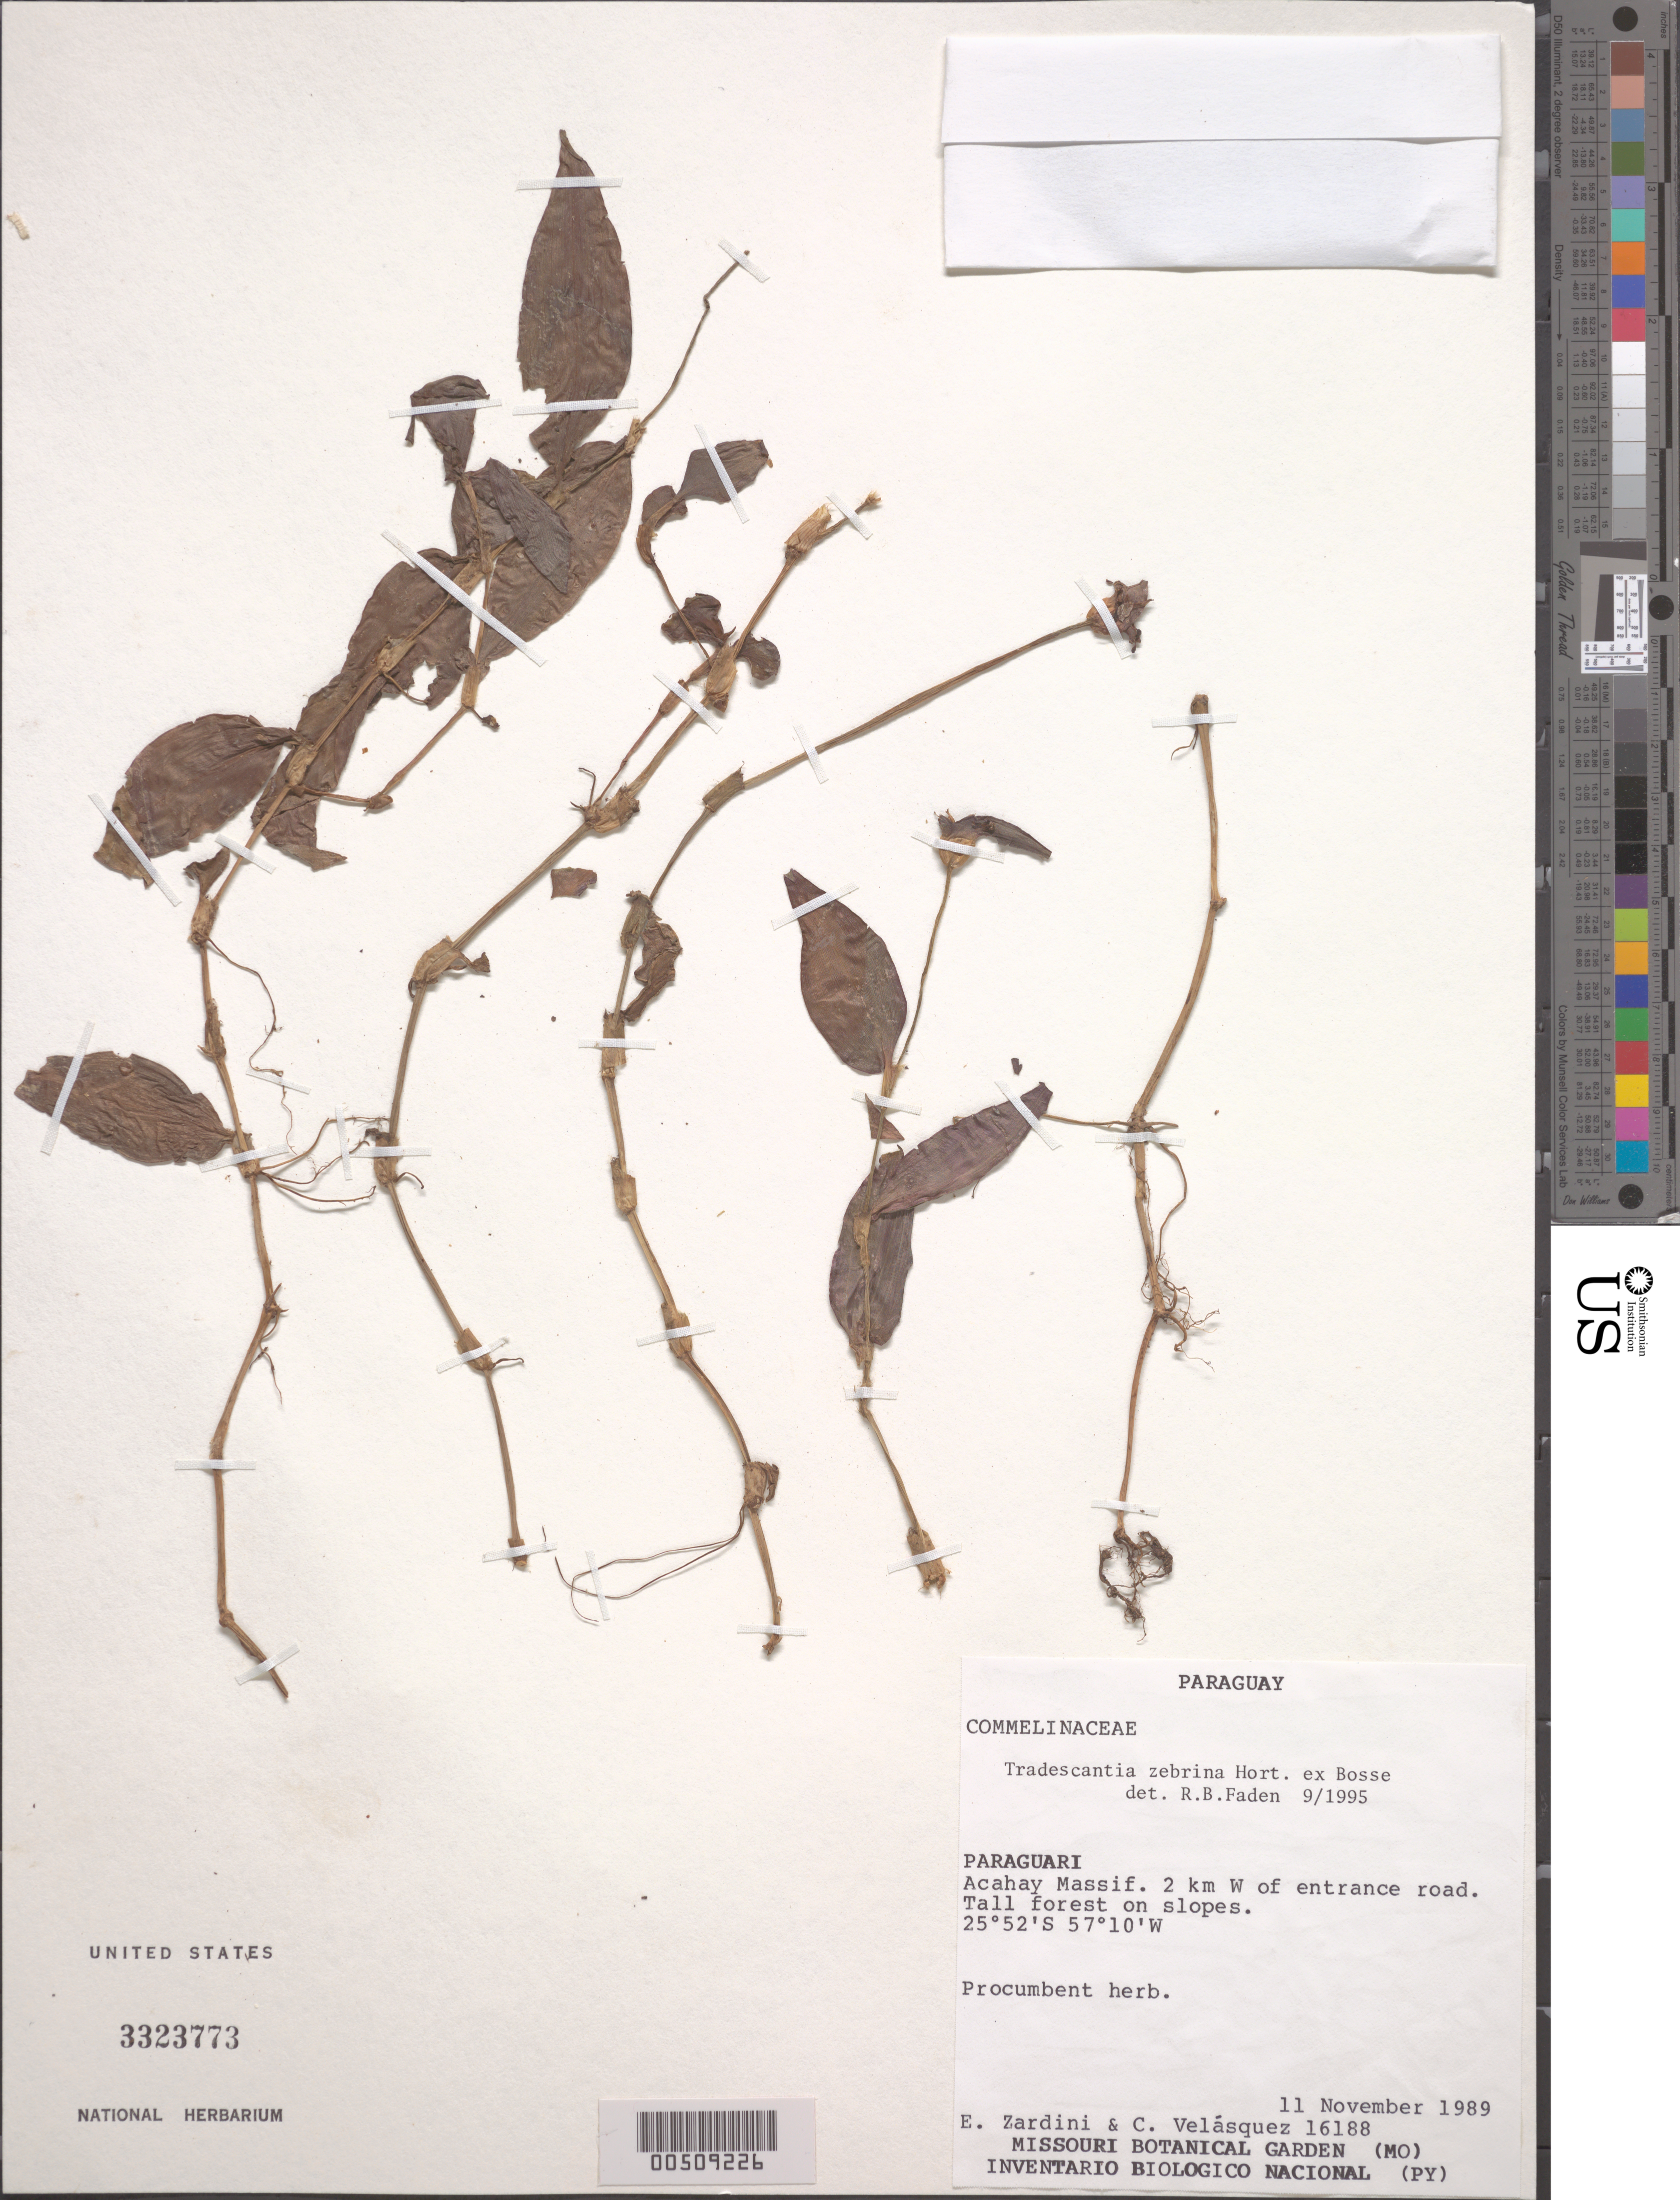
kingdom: Plantae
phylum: Tracheophyta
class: Liliopsida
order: Commelinales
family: Commelinaceae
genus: Tradescantia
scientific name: Tradescantia zebrina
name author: Bosse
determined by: Faden, Robert B., (US), Smithsonian Institution - National Museum of Natural History (UNITED STATES)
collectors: E. M. Zardini & C. Velasquez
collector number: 16188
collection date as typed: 11 Nov 1989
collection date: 1989-11-11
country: Paraguay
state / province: Paraguarí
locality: Acahay massif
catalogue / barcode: US 3323773